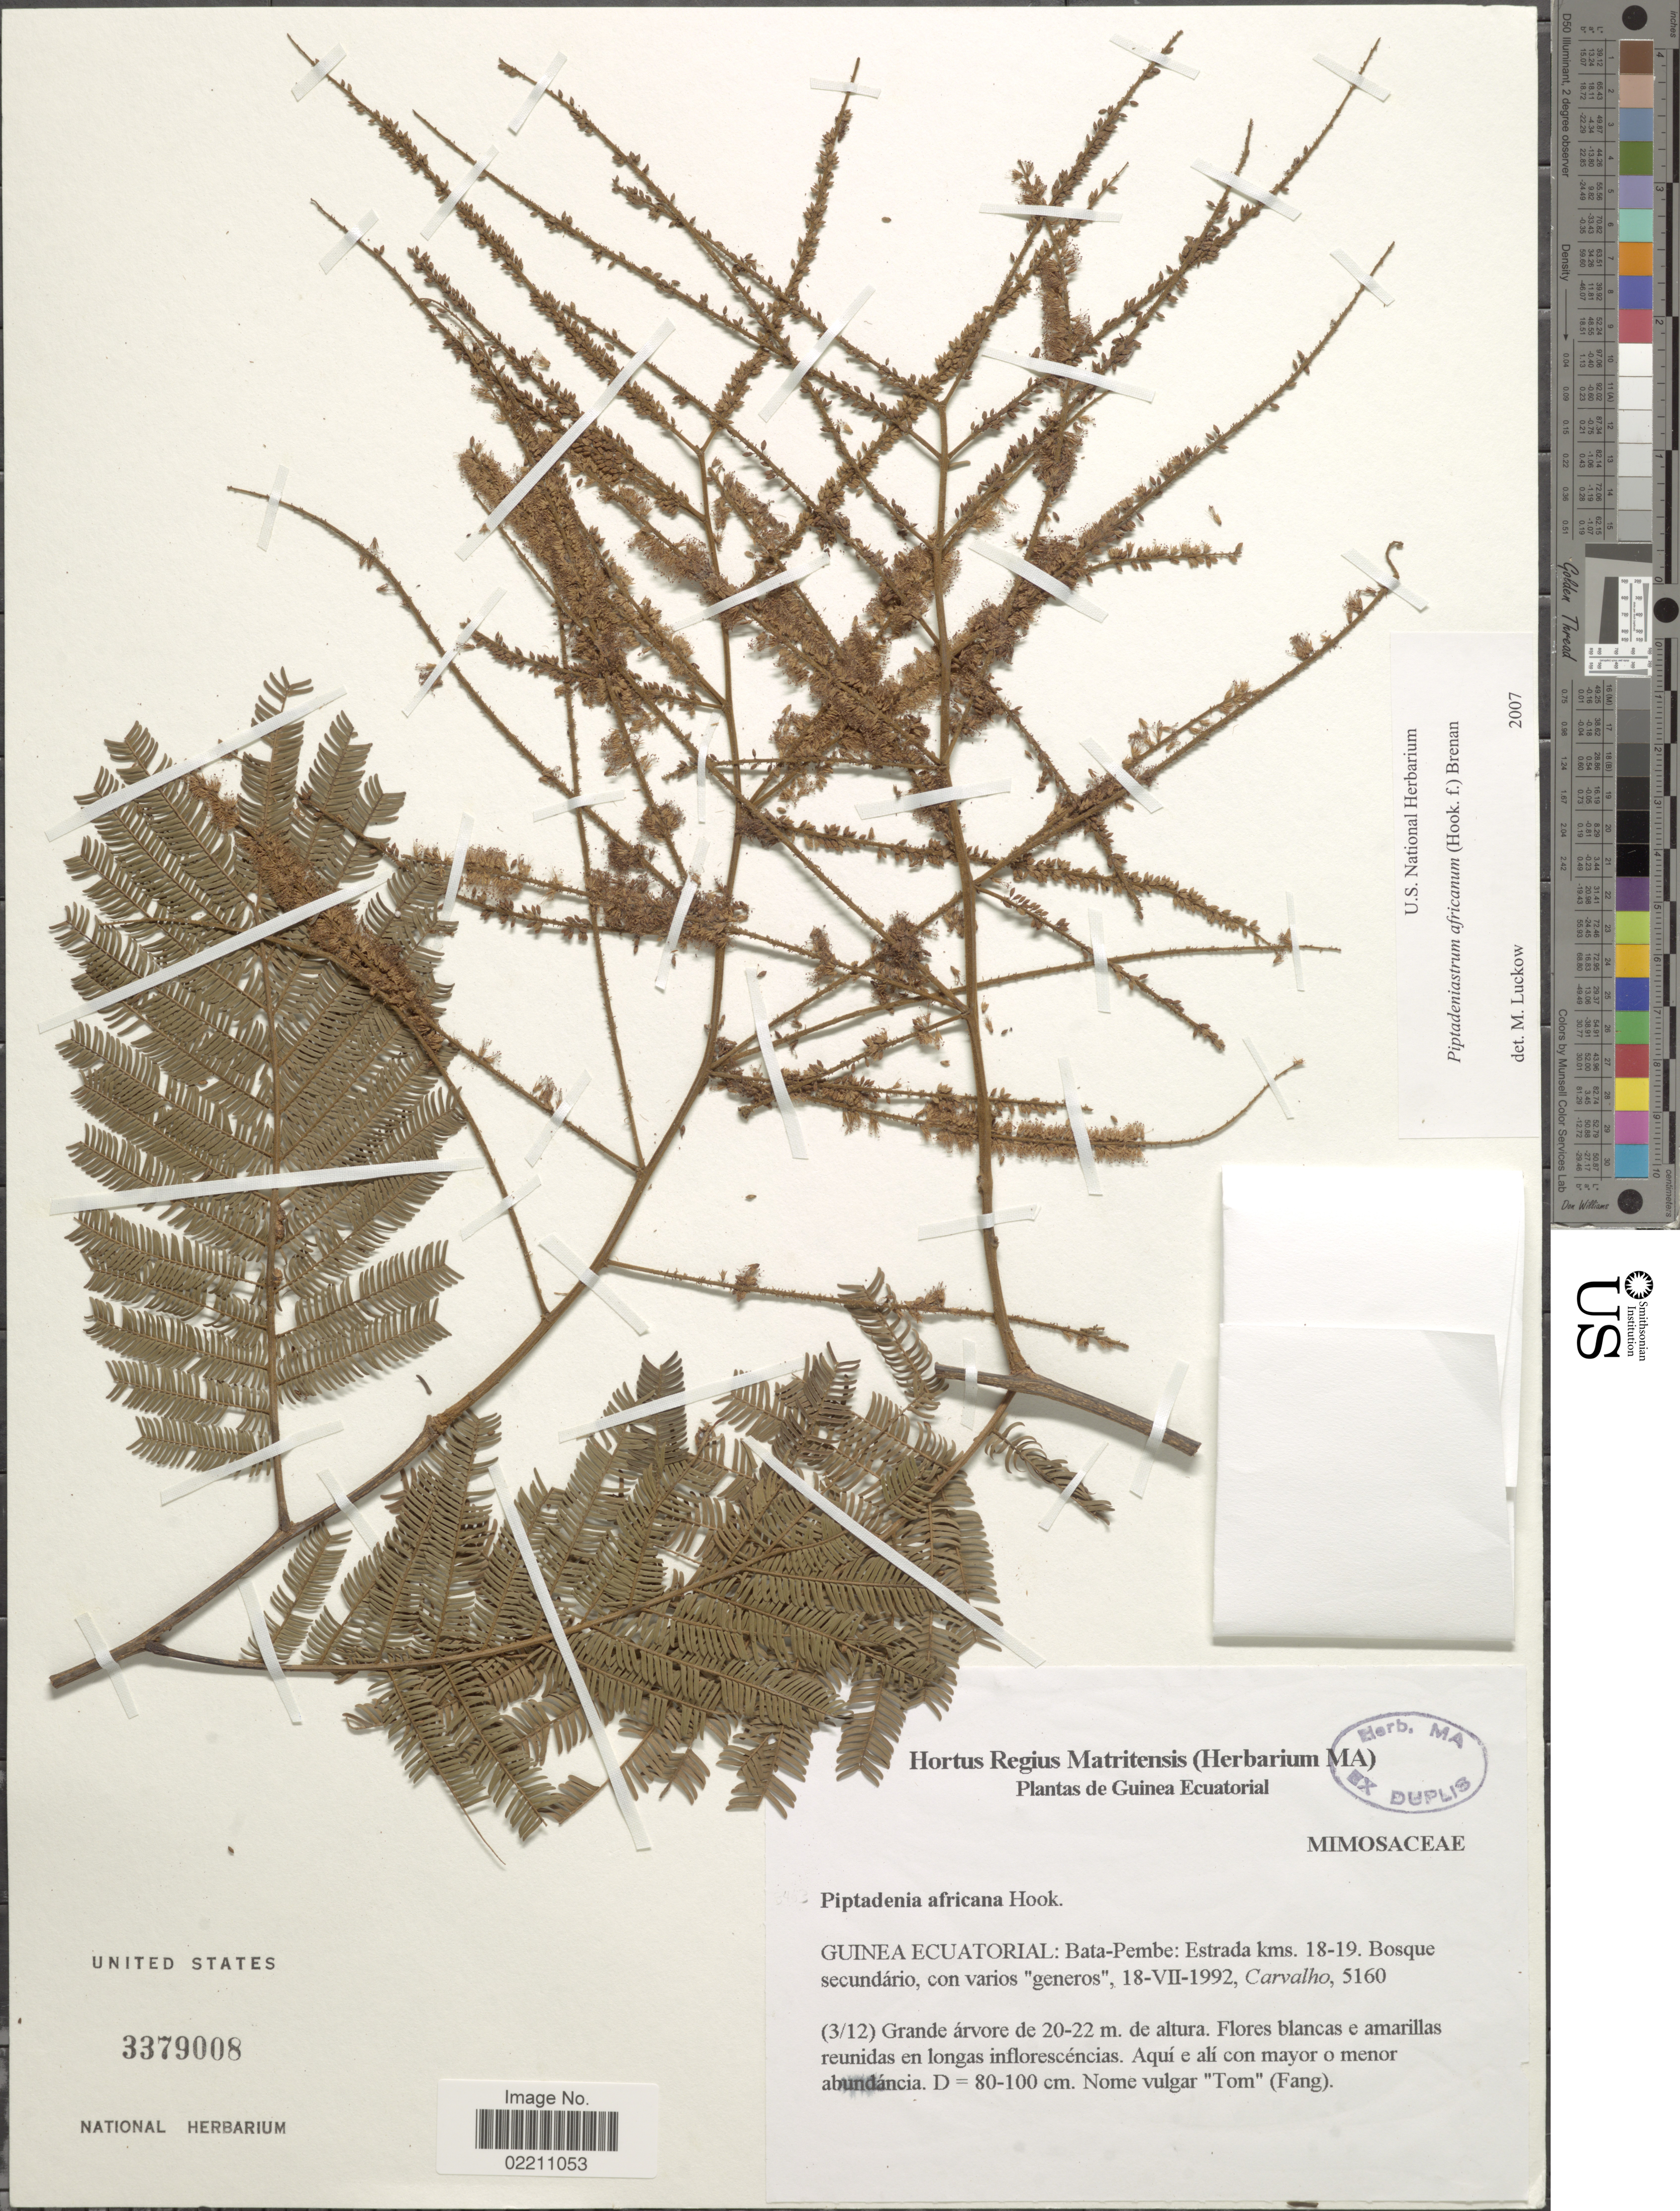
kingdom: Plantae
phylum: Tracheophyta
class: Magnoliopsida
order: Fabales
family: Fabaceae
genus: Piptadeniastrum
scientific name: Piptadeniastrum africanum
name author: (Hook. f.) Brenan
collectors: Carvalho, --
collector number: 5160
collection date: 1992-07-19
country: Equatorial Guinea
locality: Bata-Pembe: Estrada kms. 18-19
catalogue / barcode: US 3379008